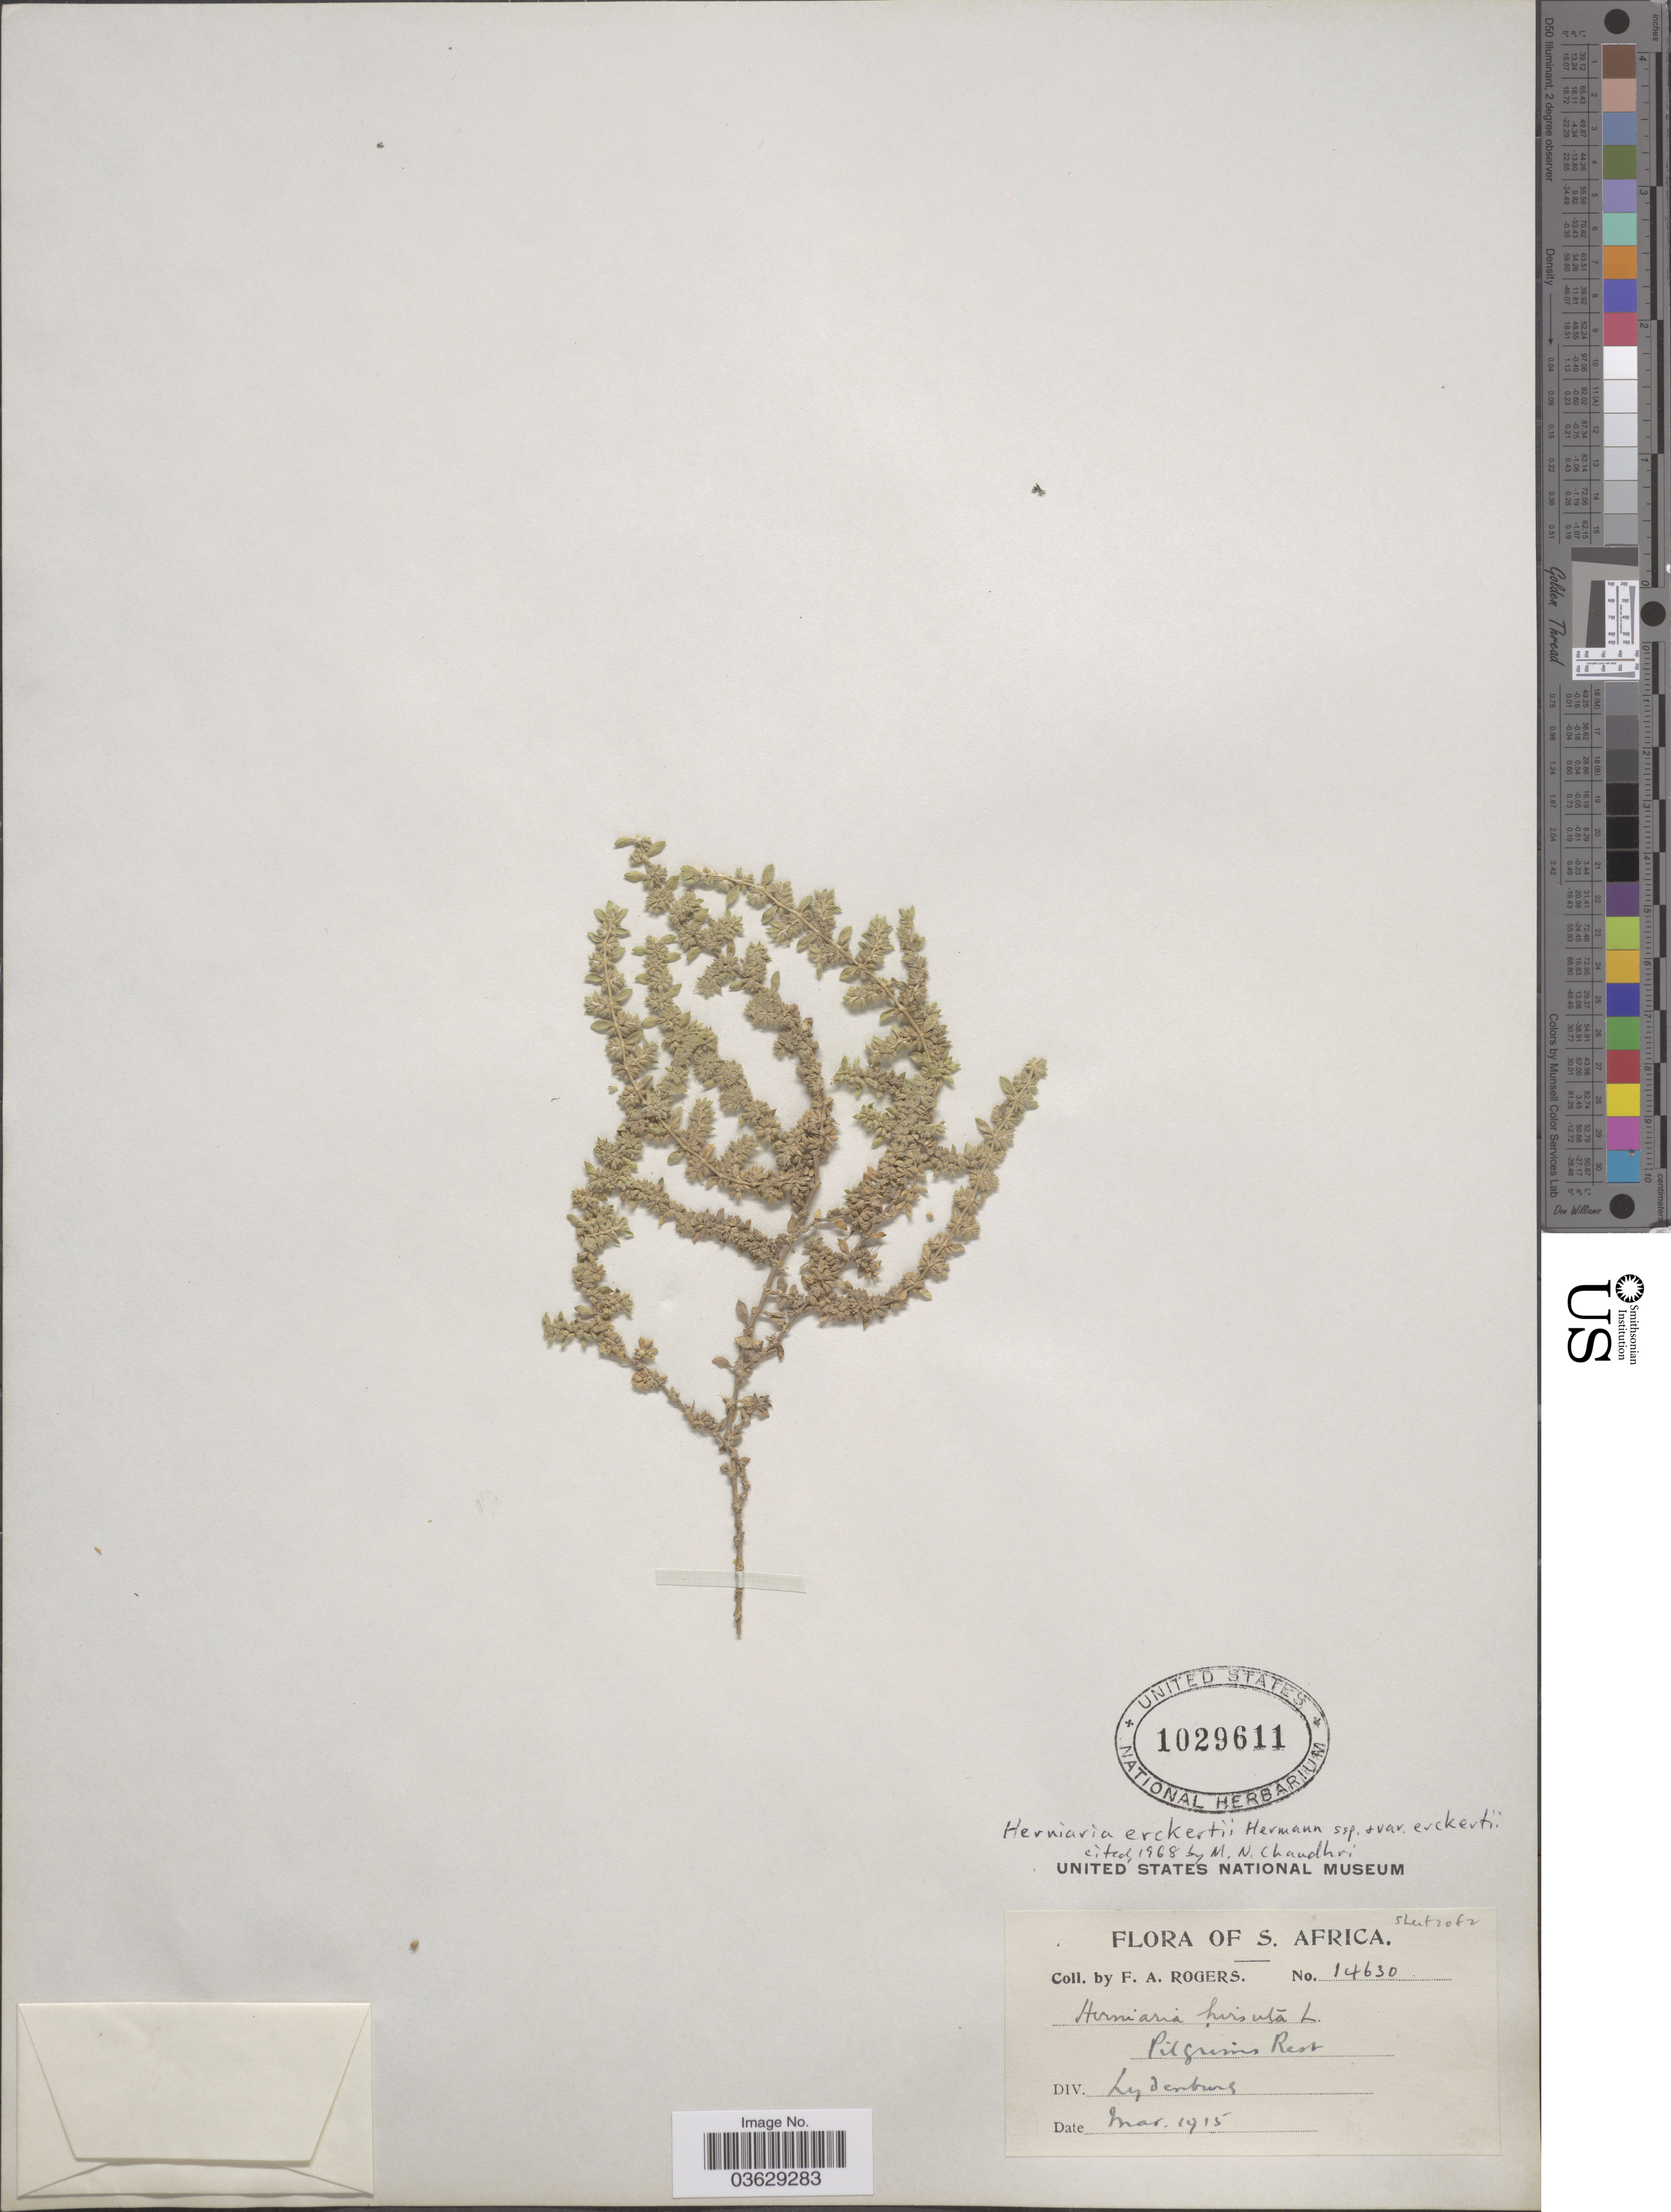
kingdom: Plantae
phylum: Tracheophyta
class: Magnoliopsida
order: Caryophyllales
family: Caryophyllaceae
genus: Herniaria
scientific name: Herniaria erckertii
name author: F. Herm.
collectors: F. A. Rogers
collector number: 14630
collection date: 1915-03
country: South Africa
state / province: Mpumalanga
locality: Pilgrims Rest. Div. Lydenburg.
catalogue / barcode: US 1029611